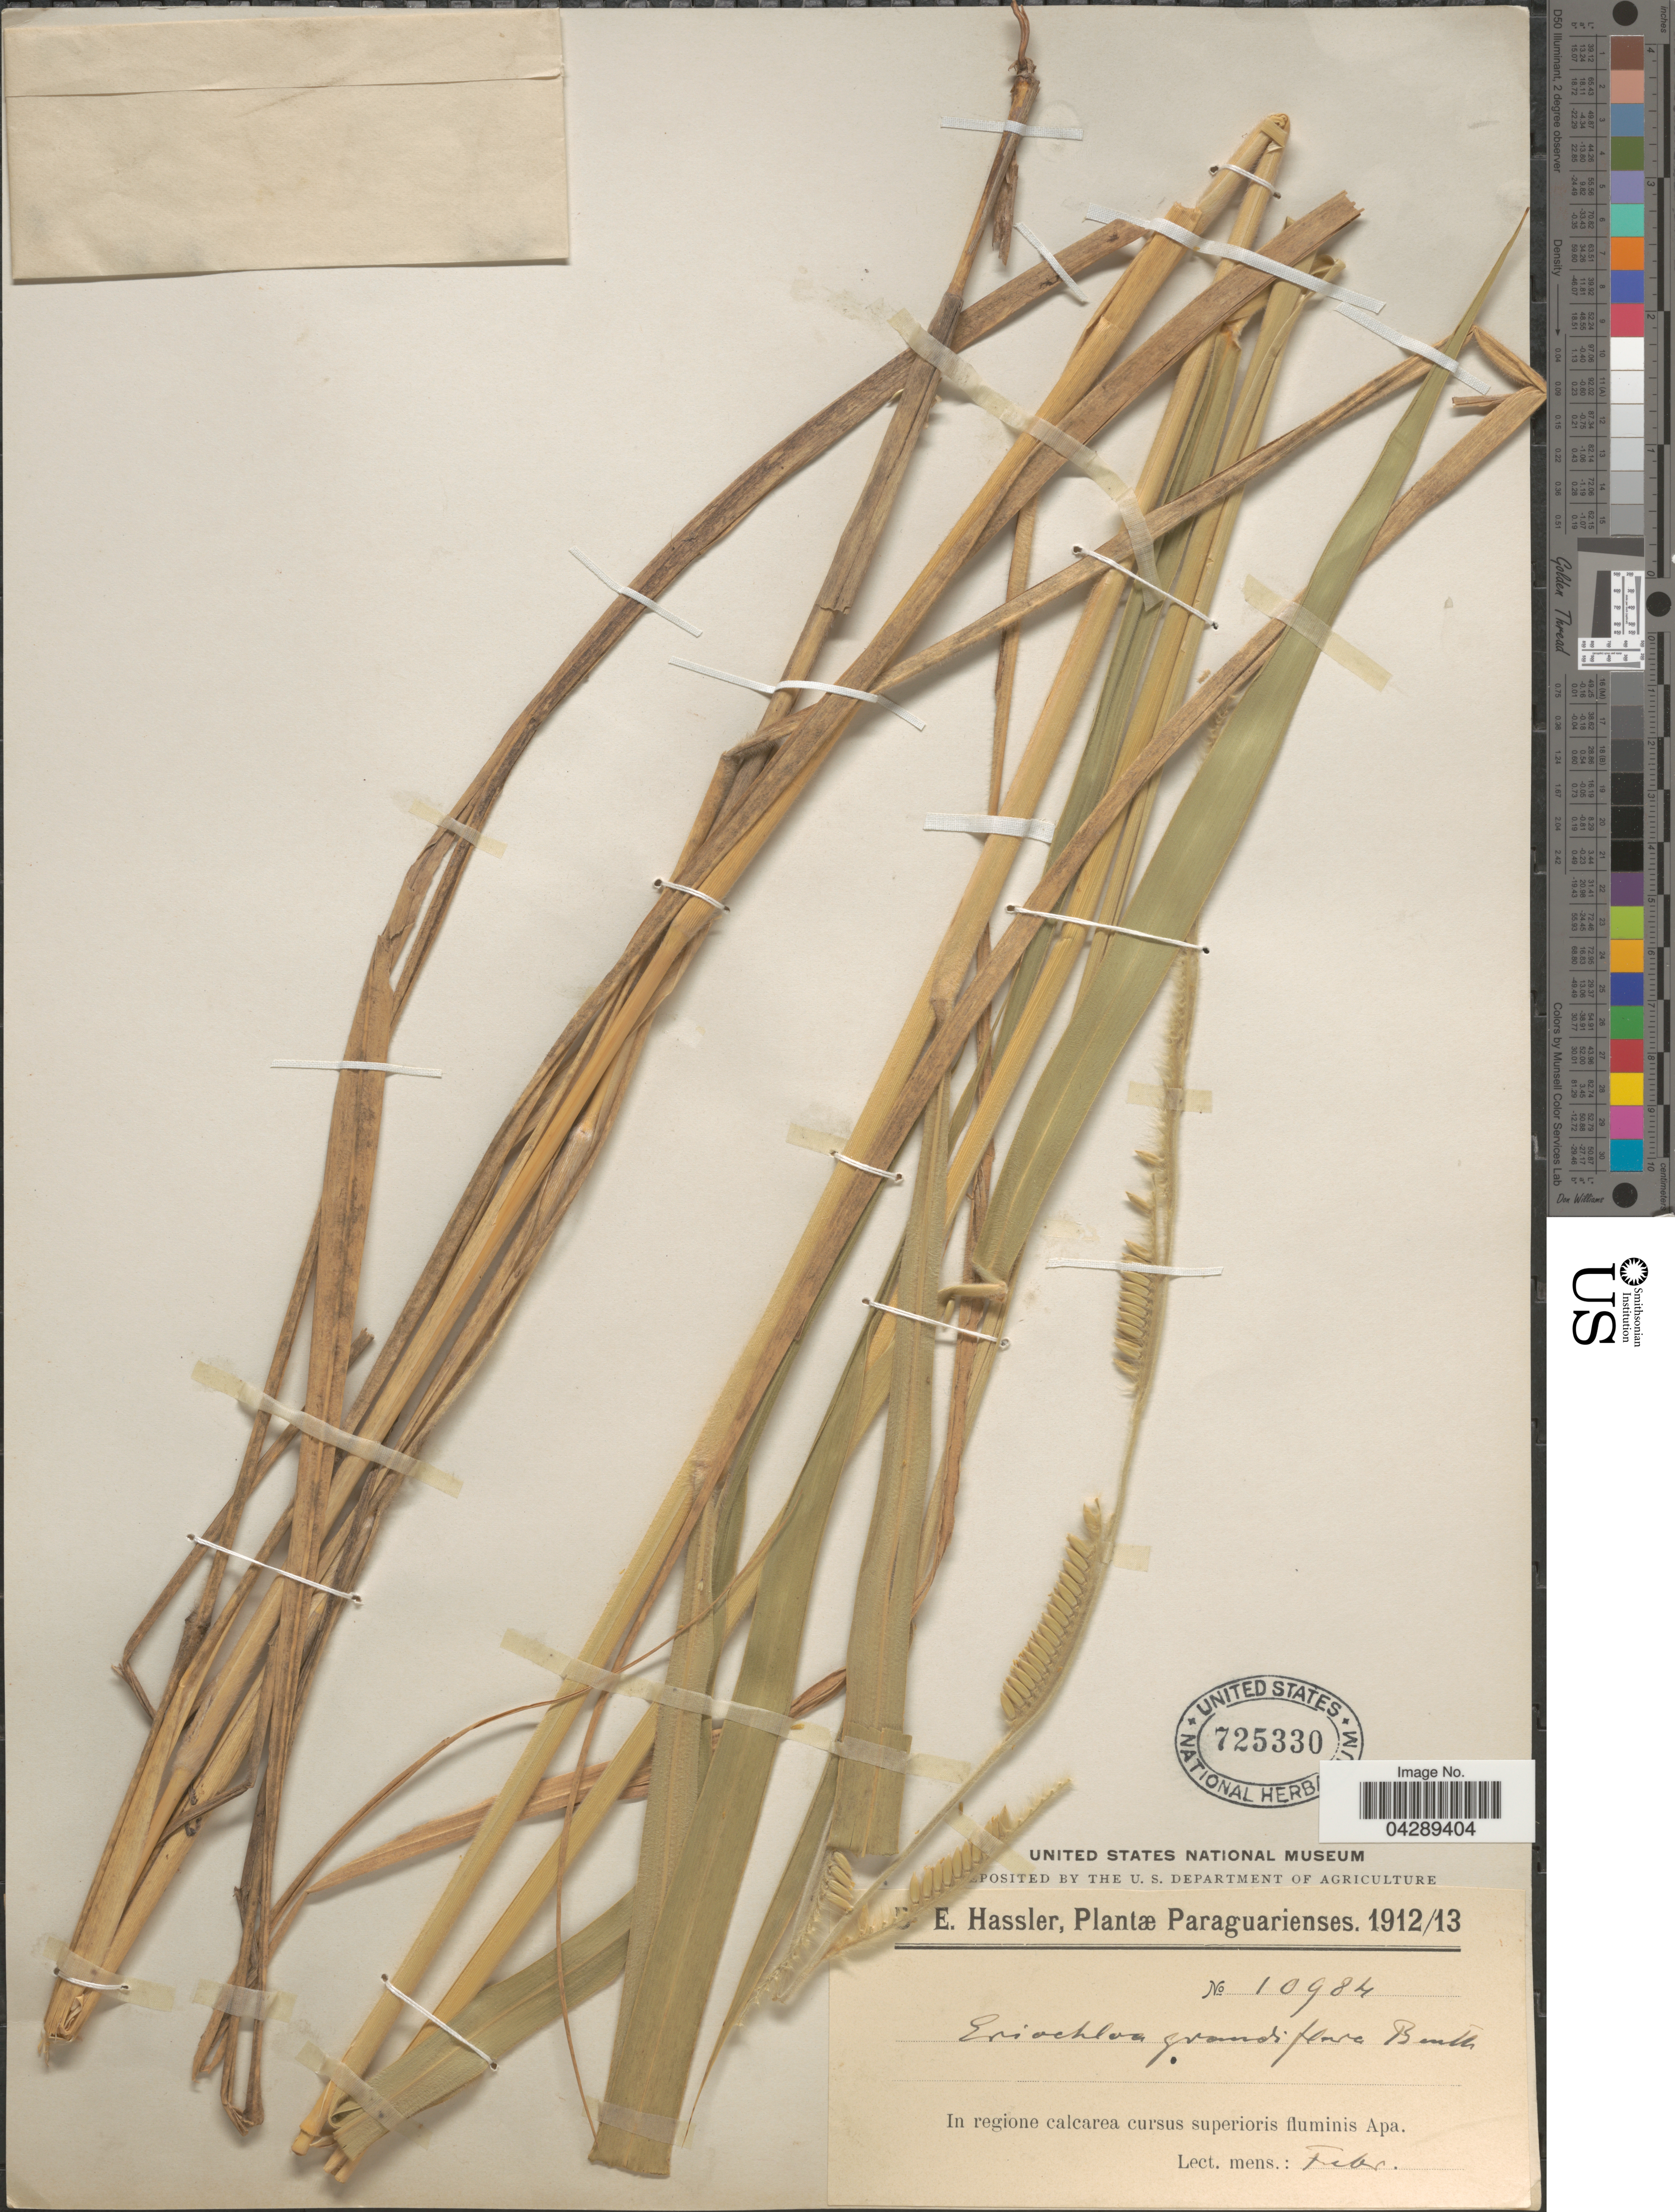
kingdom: Plantae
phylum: Tracheophyta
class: Liliopsida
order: Poales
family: Poaceae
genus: Eriochloa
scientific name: Eriochloa grandiflora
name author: (Trin.) Benth.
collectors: E. Hassler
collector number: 10984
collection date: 1912-02/1913-02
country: Paraguay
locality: In regione calcarea cursus superioris fluminis Apa.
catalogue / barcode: US 725330